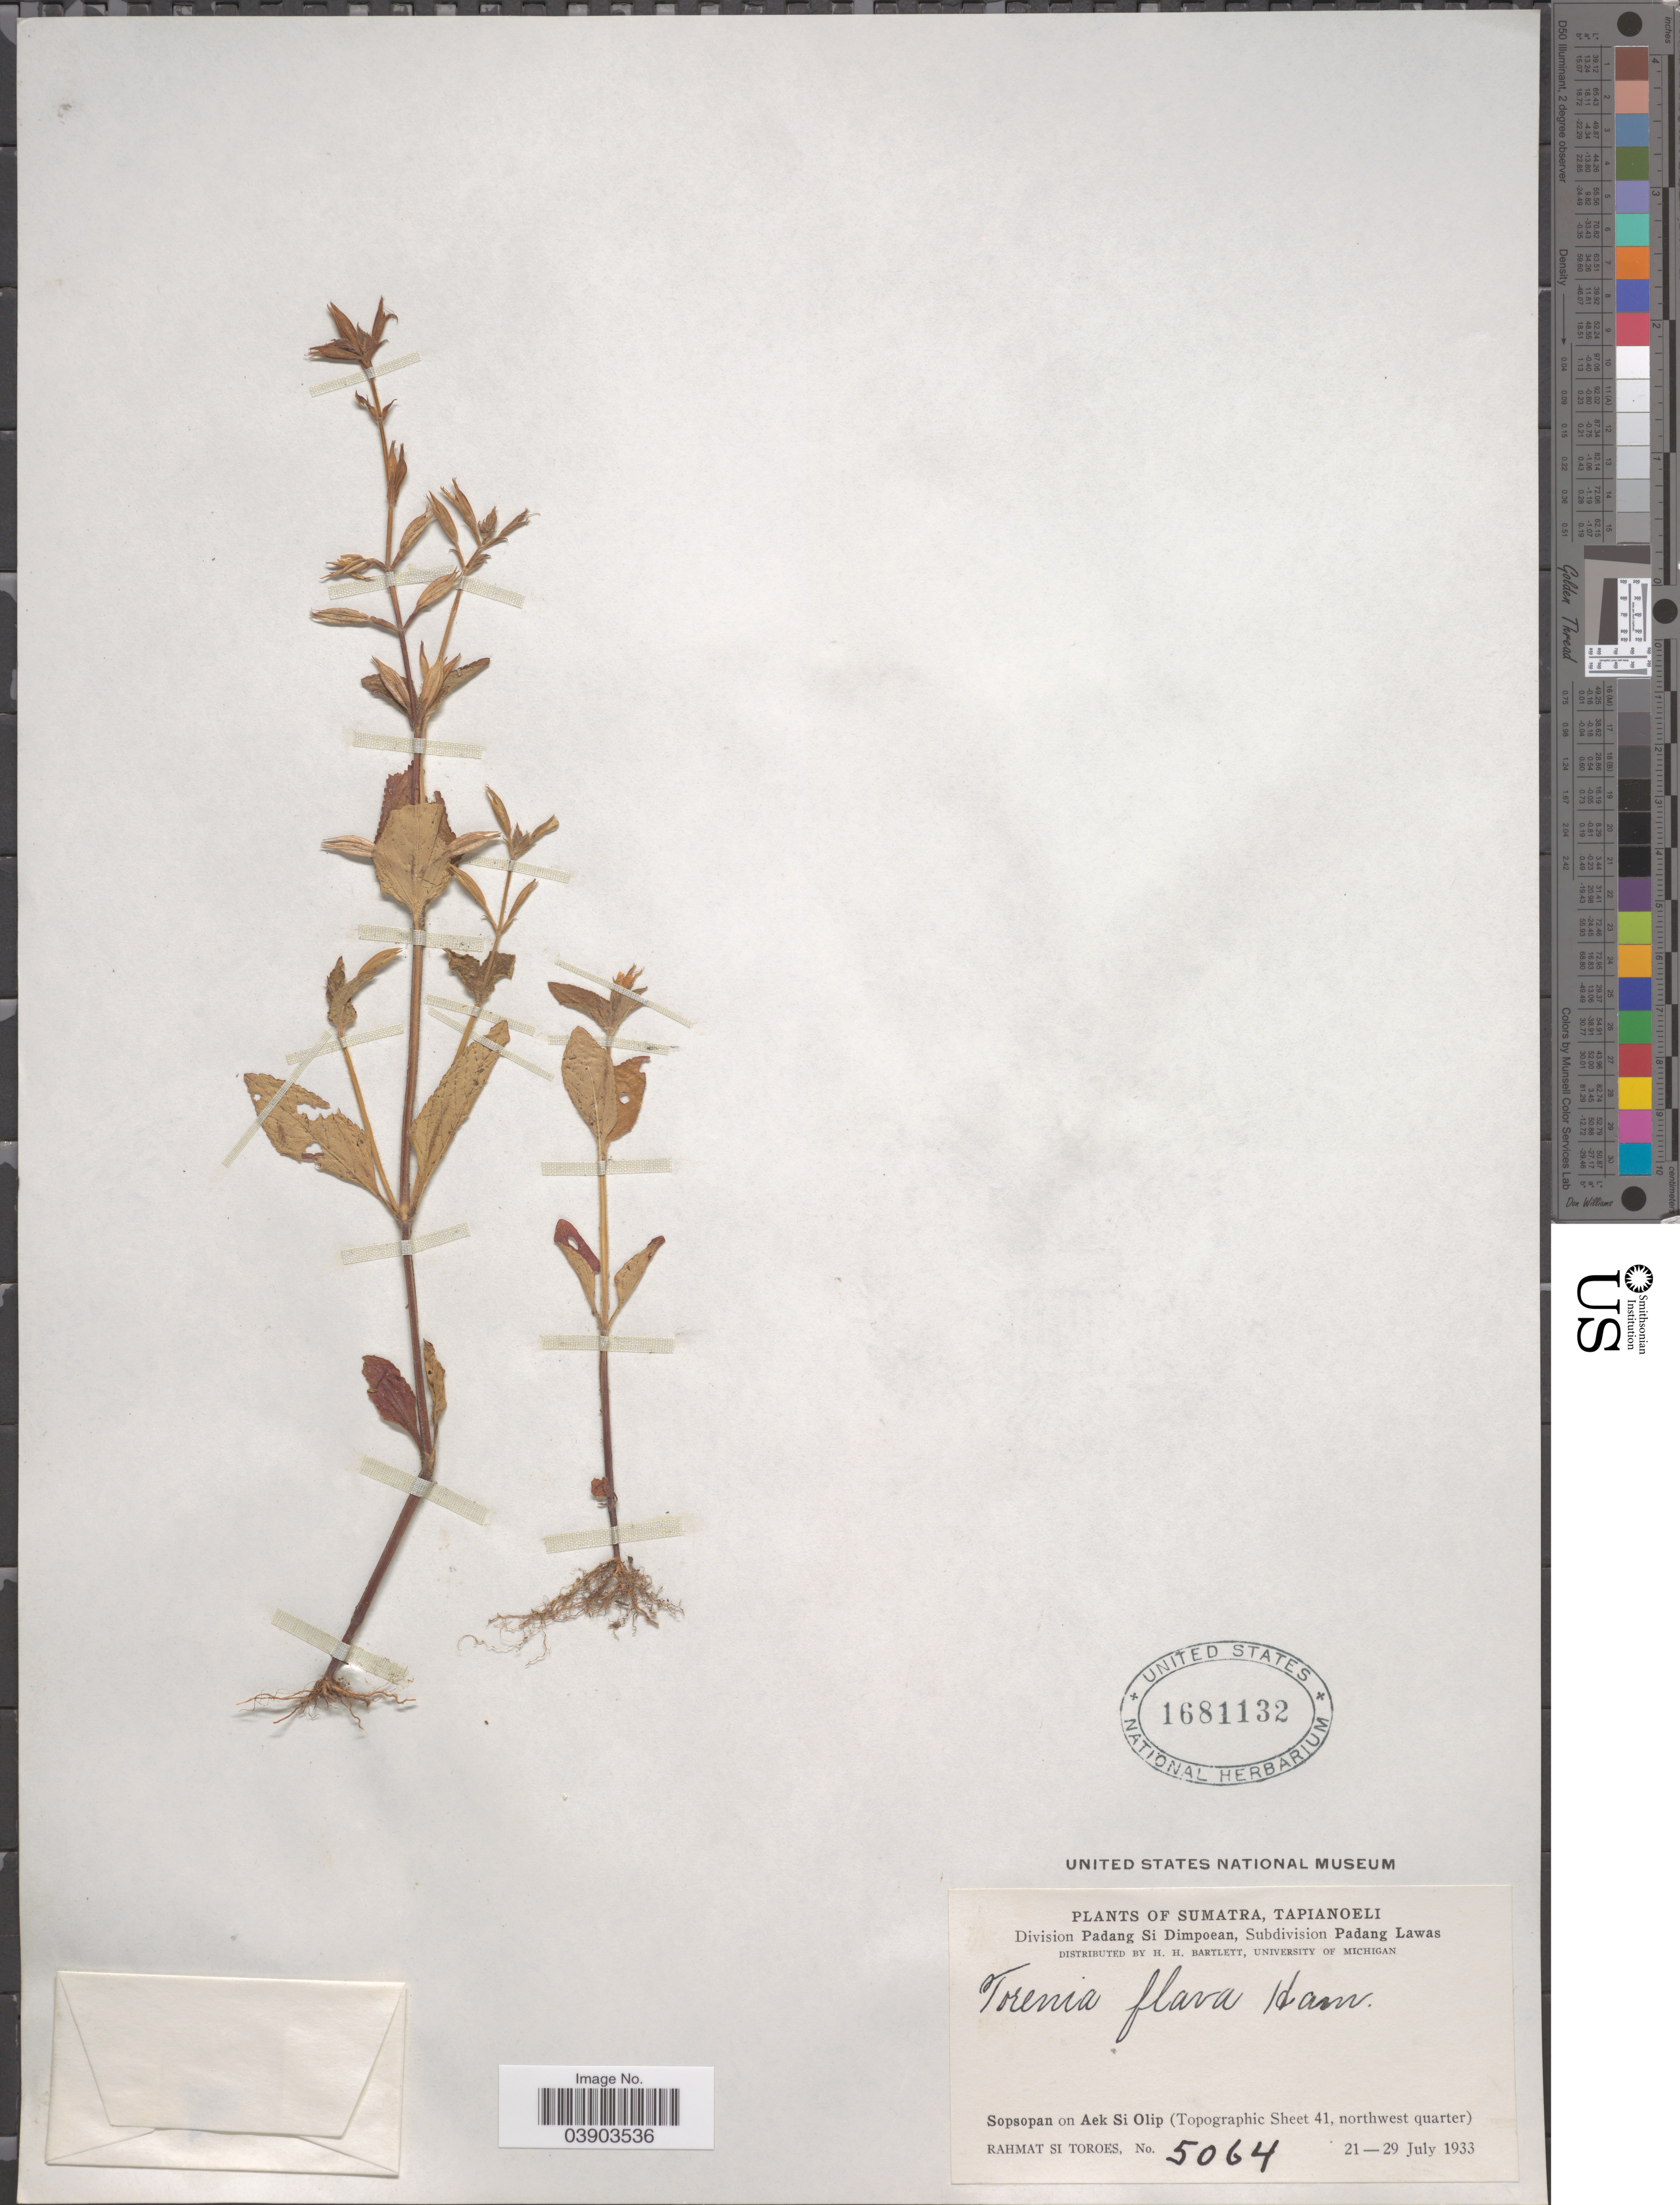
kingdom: Plantae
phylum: Tracheophyta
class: Magnoliopsida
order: Lamiales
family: Linderniaceae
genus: Torenia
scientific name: Torenia flava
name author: Ham.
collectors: Rahmat Si Boeea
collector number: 5064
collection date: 1933-07-21/1933-07-29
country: Indonesia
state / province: Sumatra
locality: Tapianoeli. Division Padang Si Dimpoean, Subdivision Padang Lawas. Sopsopan on Aek Si Olip (Topographic Sheet 41, northwest quarter).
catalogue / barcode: US 1681132